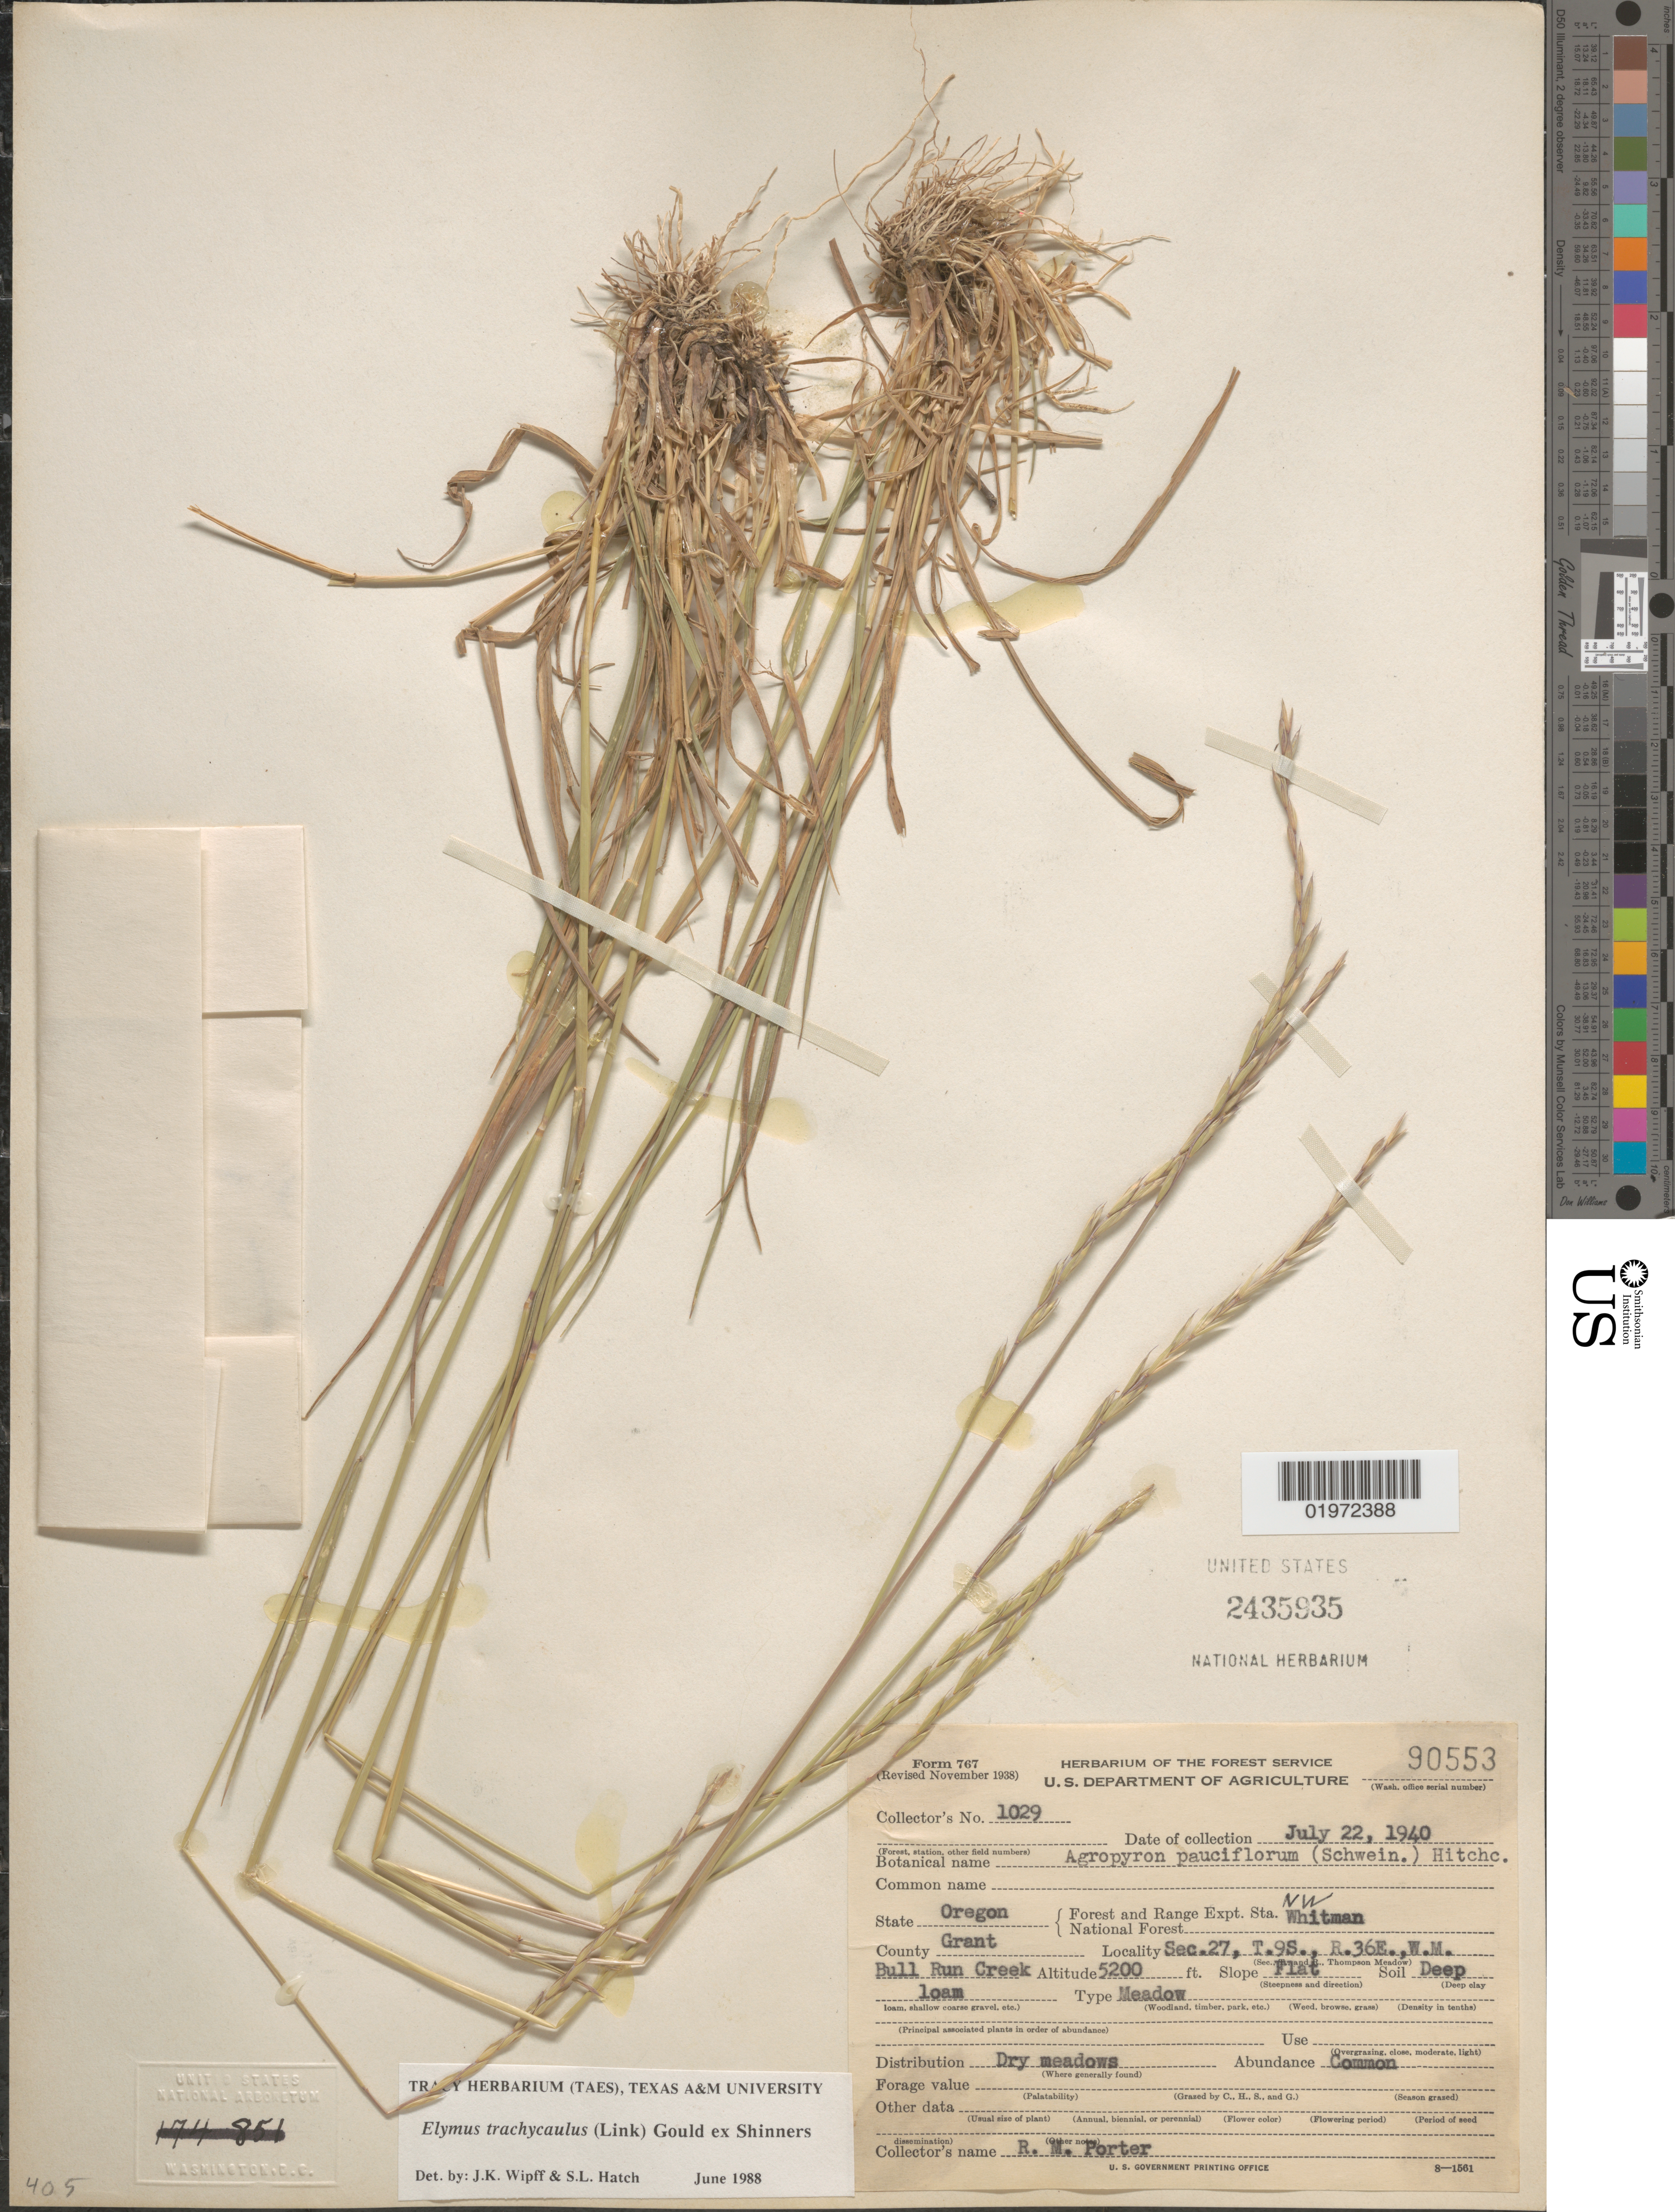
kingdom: Plantae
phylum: Tracheophyta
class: Liliopsida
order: Poales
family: Poaceae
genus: Elymus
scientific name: Elymus trachycaulus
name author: (Link) Gould ex Shinners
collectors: R. Porter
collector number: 1029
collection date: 1940-07-22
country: United States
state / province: Oregon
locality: Forest and Range Expt. Sta. National Forest NW Whitman. County Grant. Sec.27, T.9S., R.36E., W.M. Bull Run Creek.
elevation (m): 1585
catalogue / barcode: US 2435935